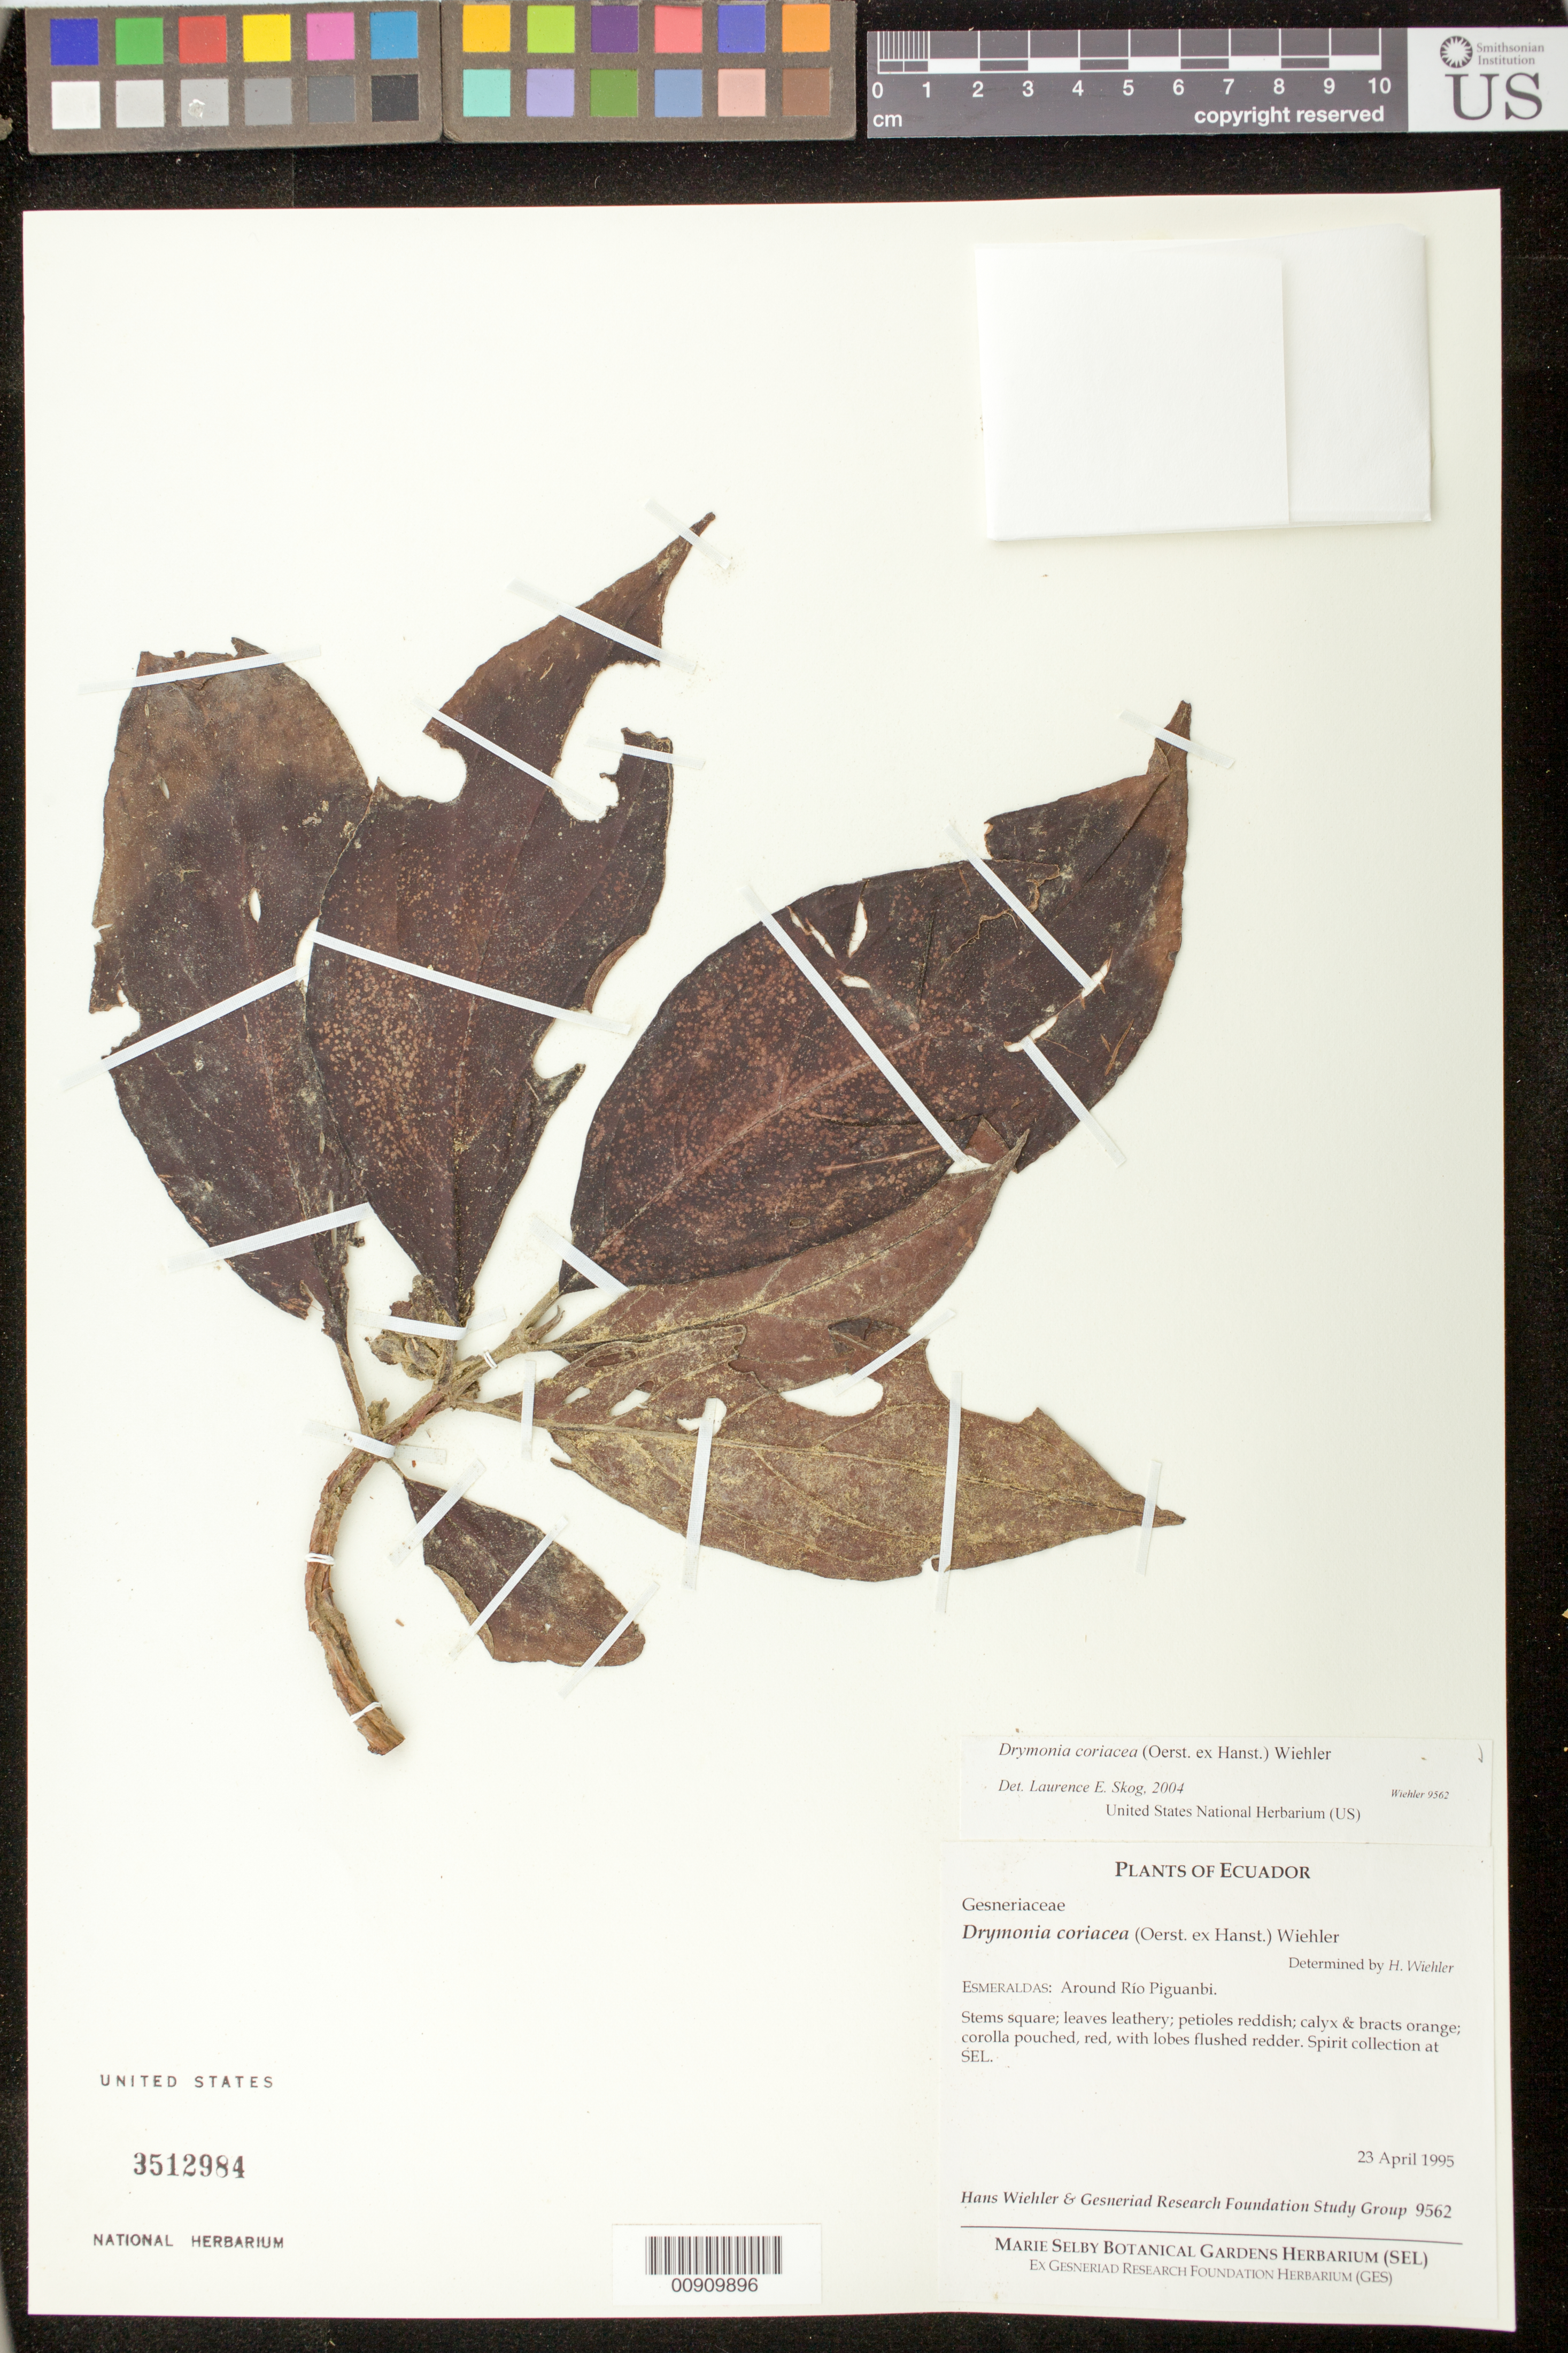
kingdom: Plantae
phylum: Tracheophyta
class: Magnoliopsida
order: Lamiales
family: Gesneriaceae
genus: Drymonia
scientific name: Drymonia coriacea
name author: (Oerst. ex Hanst.) Wiehler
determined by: Skog, Laurence E.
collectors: H. J. Wiehler & GRF Study Group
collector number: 9562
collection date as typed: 23 Apr 1995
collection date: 1995-04-23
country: Ecuador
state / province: Esmeraldas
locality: Esmeraldas: around Rio Piguanbi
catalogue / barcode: US 3512984